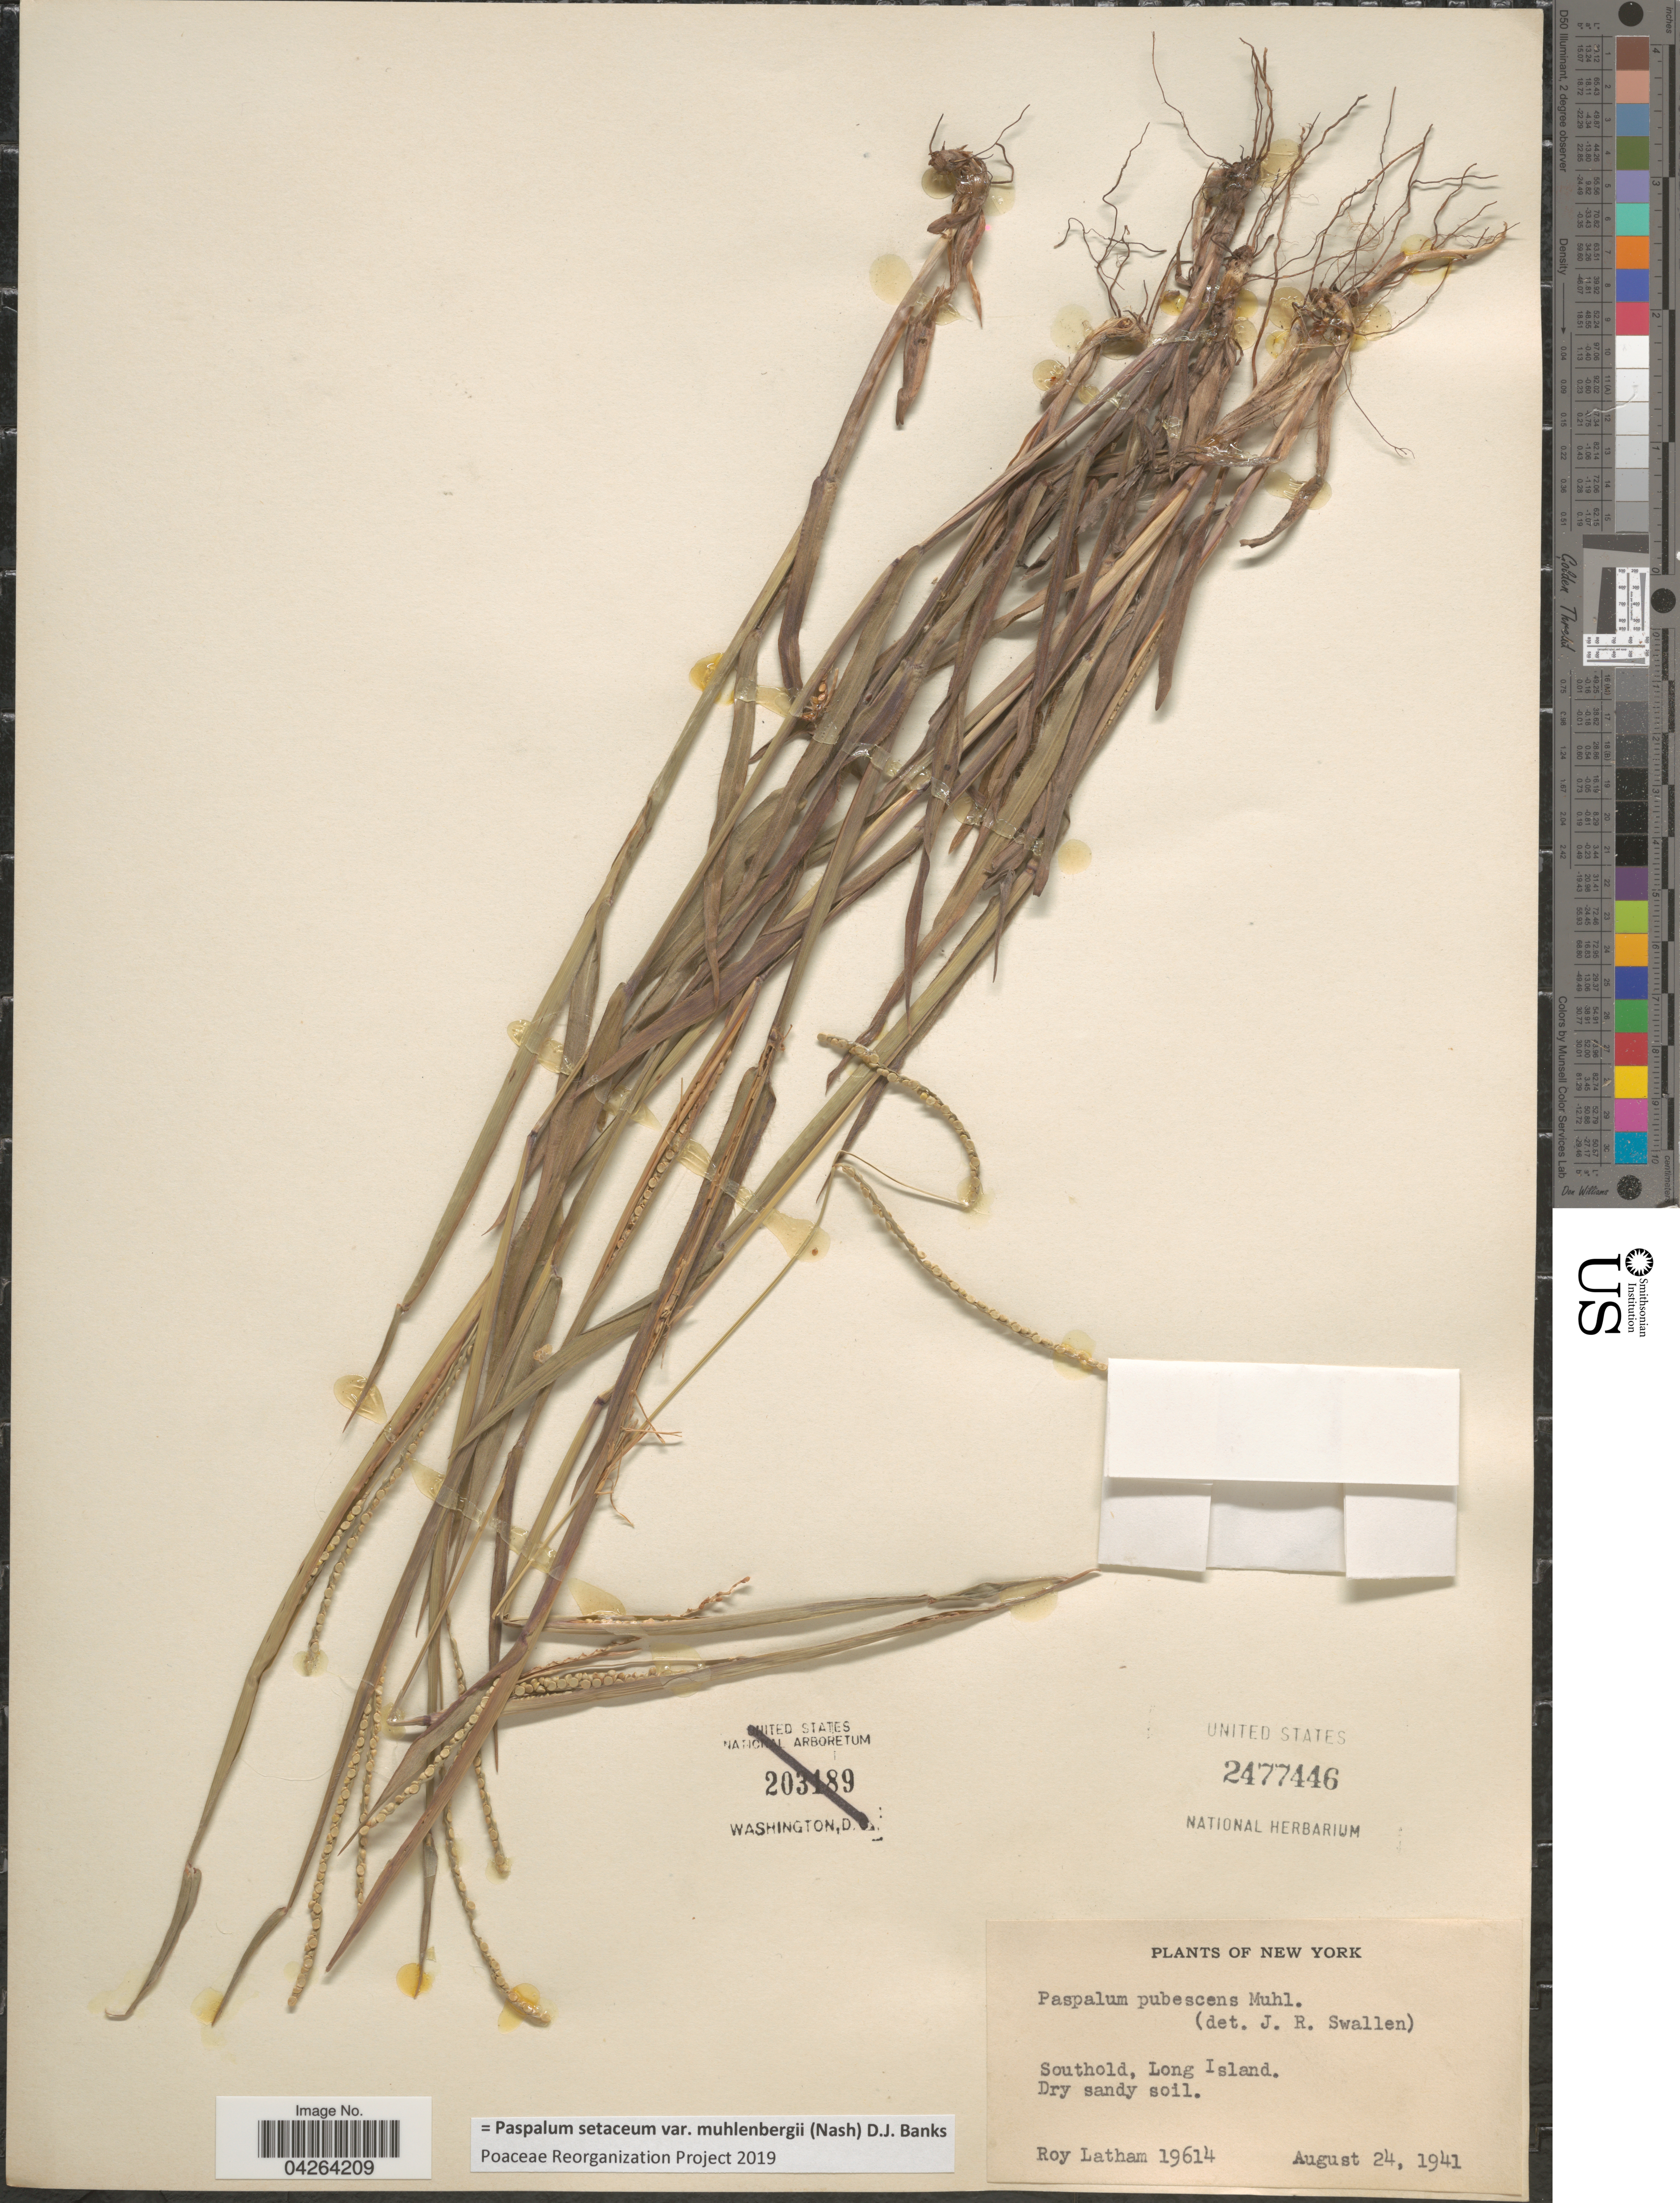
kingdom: Plantae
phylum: Tracheophyta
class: Liliopsida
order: Poales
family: Poaceae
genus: Paspalum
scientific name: Paspalum setaceum var. muhlenbergii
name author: (Nash) D.J. Banks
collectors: R. Latham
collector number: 19614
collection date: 1941-08-24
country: United States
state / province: New York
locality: Southold, LongIsland.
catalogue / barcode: US 2477446